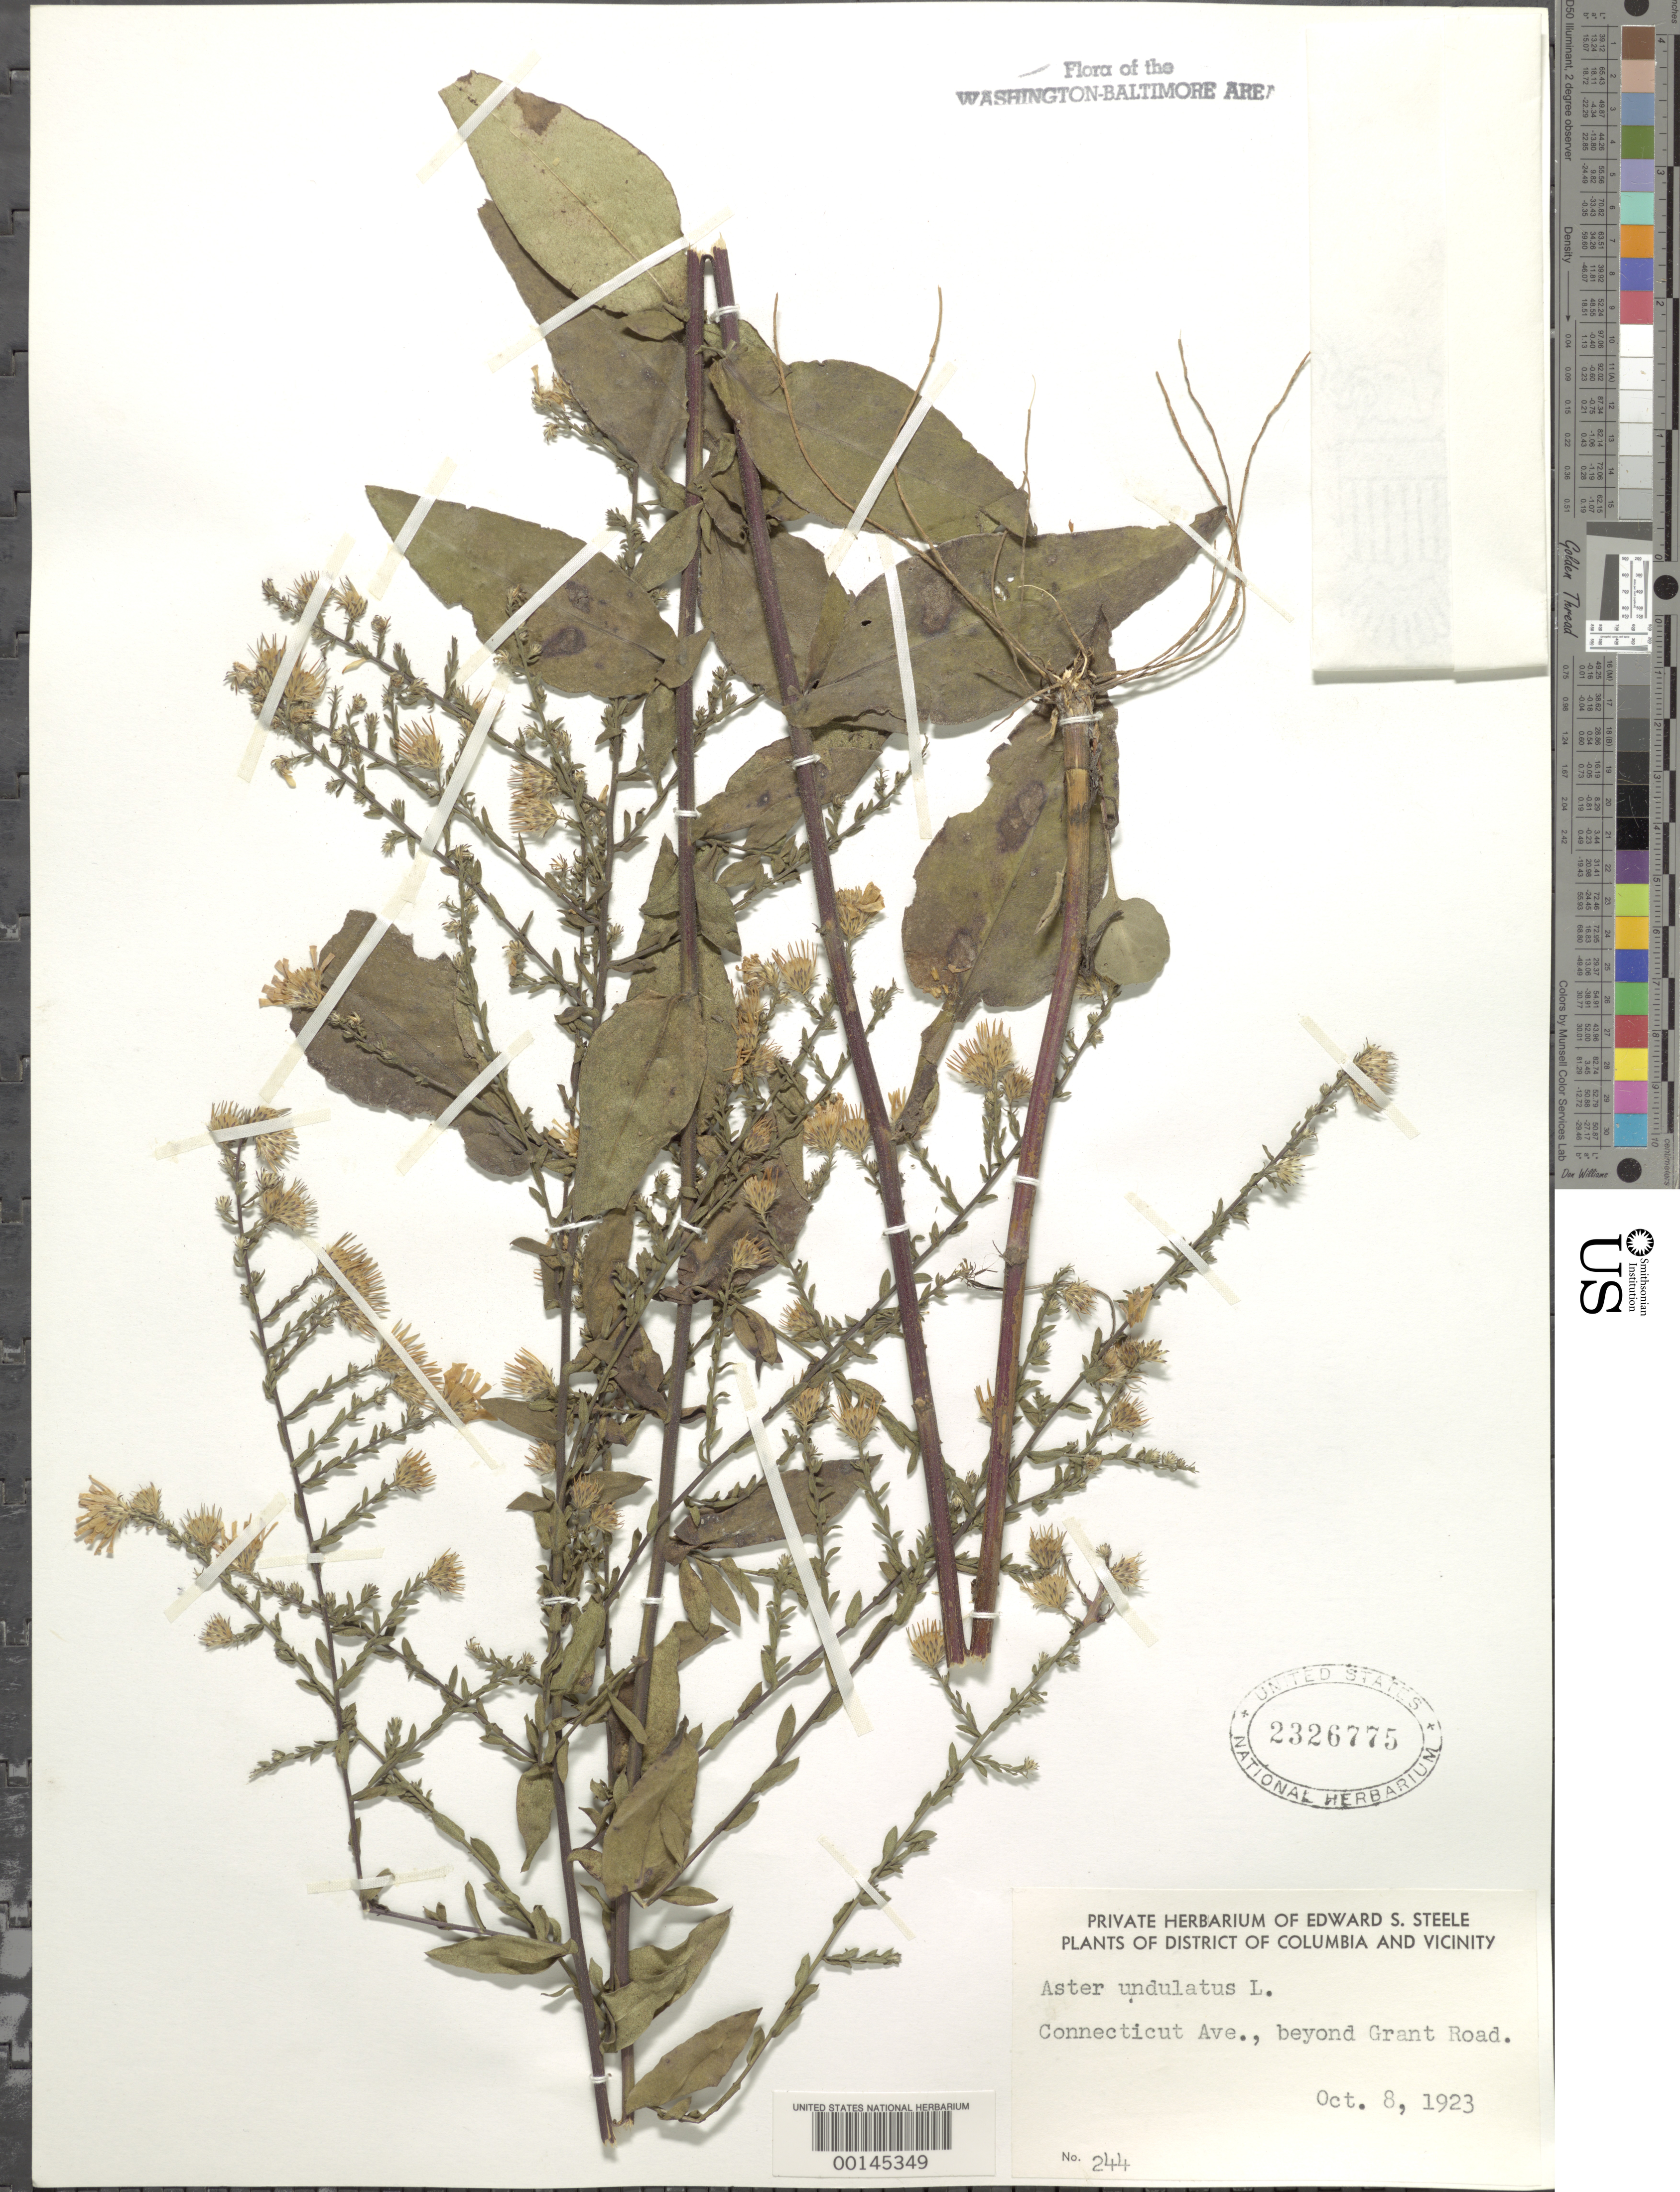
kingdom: Plantae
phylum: Tracheophyta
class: Magnoliopsida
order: Asterales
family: Asteraceae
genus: Symphyotrichum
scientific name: Symphyotrichum undulatum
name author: (L.) G.L. Nesom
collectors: E. Steele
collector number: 244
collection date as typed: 08 Oct 1923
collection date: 1923-10-08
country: United States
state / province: District of Columbia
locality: Conn. Ave. beyond Grant Road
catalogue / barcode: US 2326775